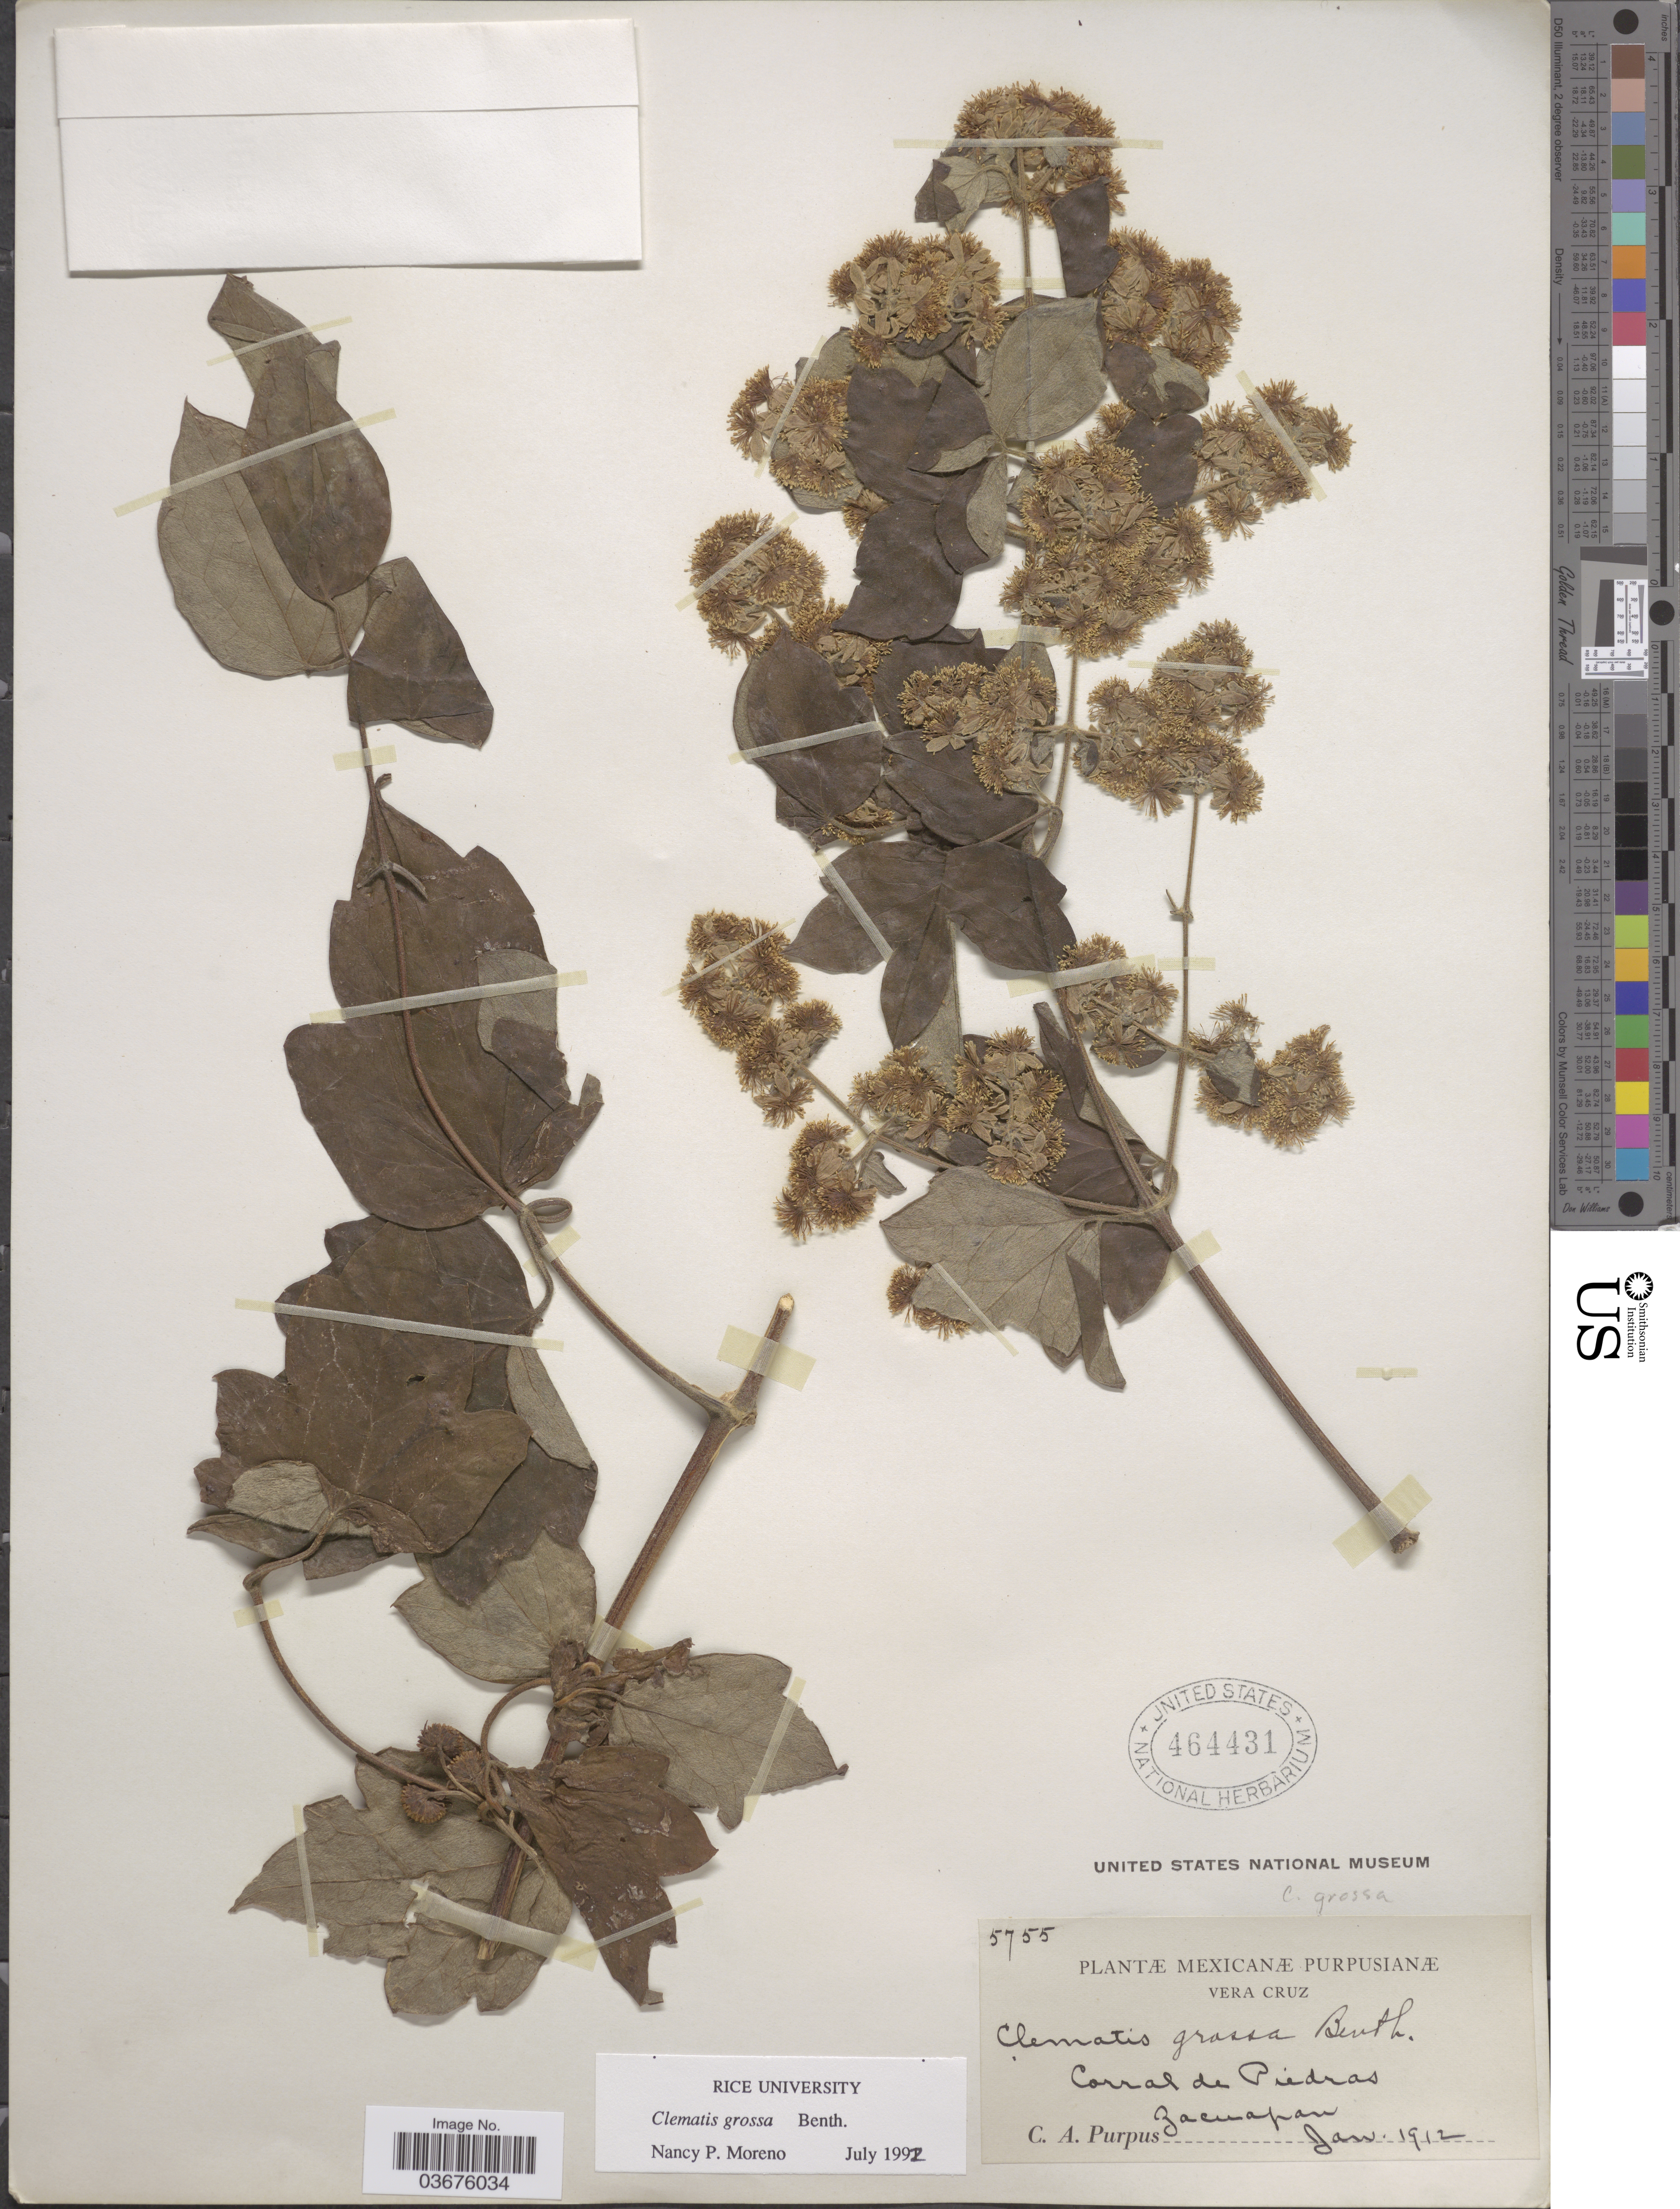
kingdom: Plantae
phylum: Tracheophyta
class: Magnoliopsida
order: Ranunculales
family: Ranunculaceae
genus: Clematis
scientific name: Clematis grossa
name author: Benth.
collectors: C. A. Purpus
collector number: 5755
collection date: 1912-01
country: Mexico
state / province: Veracruz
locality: Vera Cruz. Corral de Piedras. Zacuapan.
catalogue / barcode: US 464431